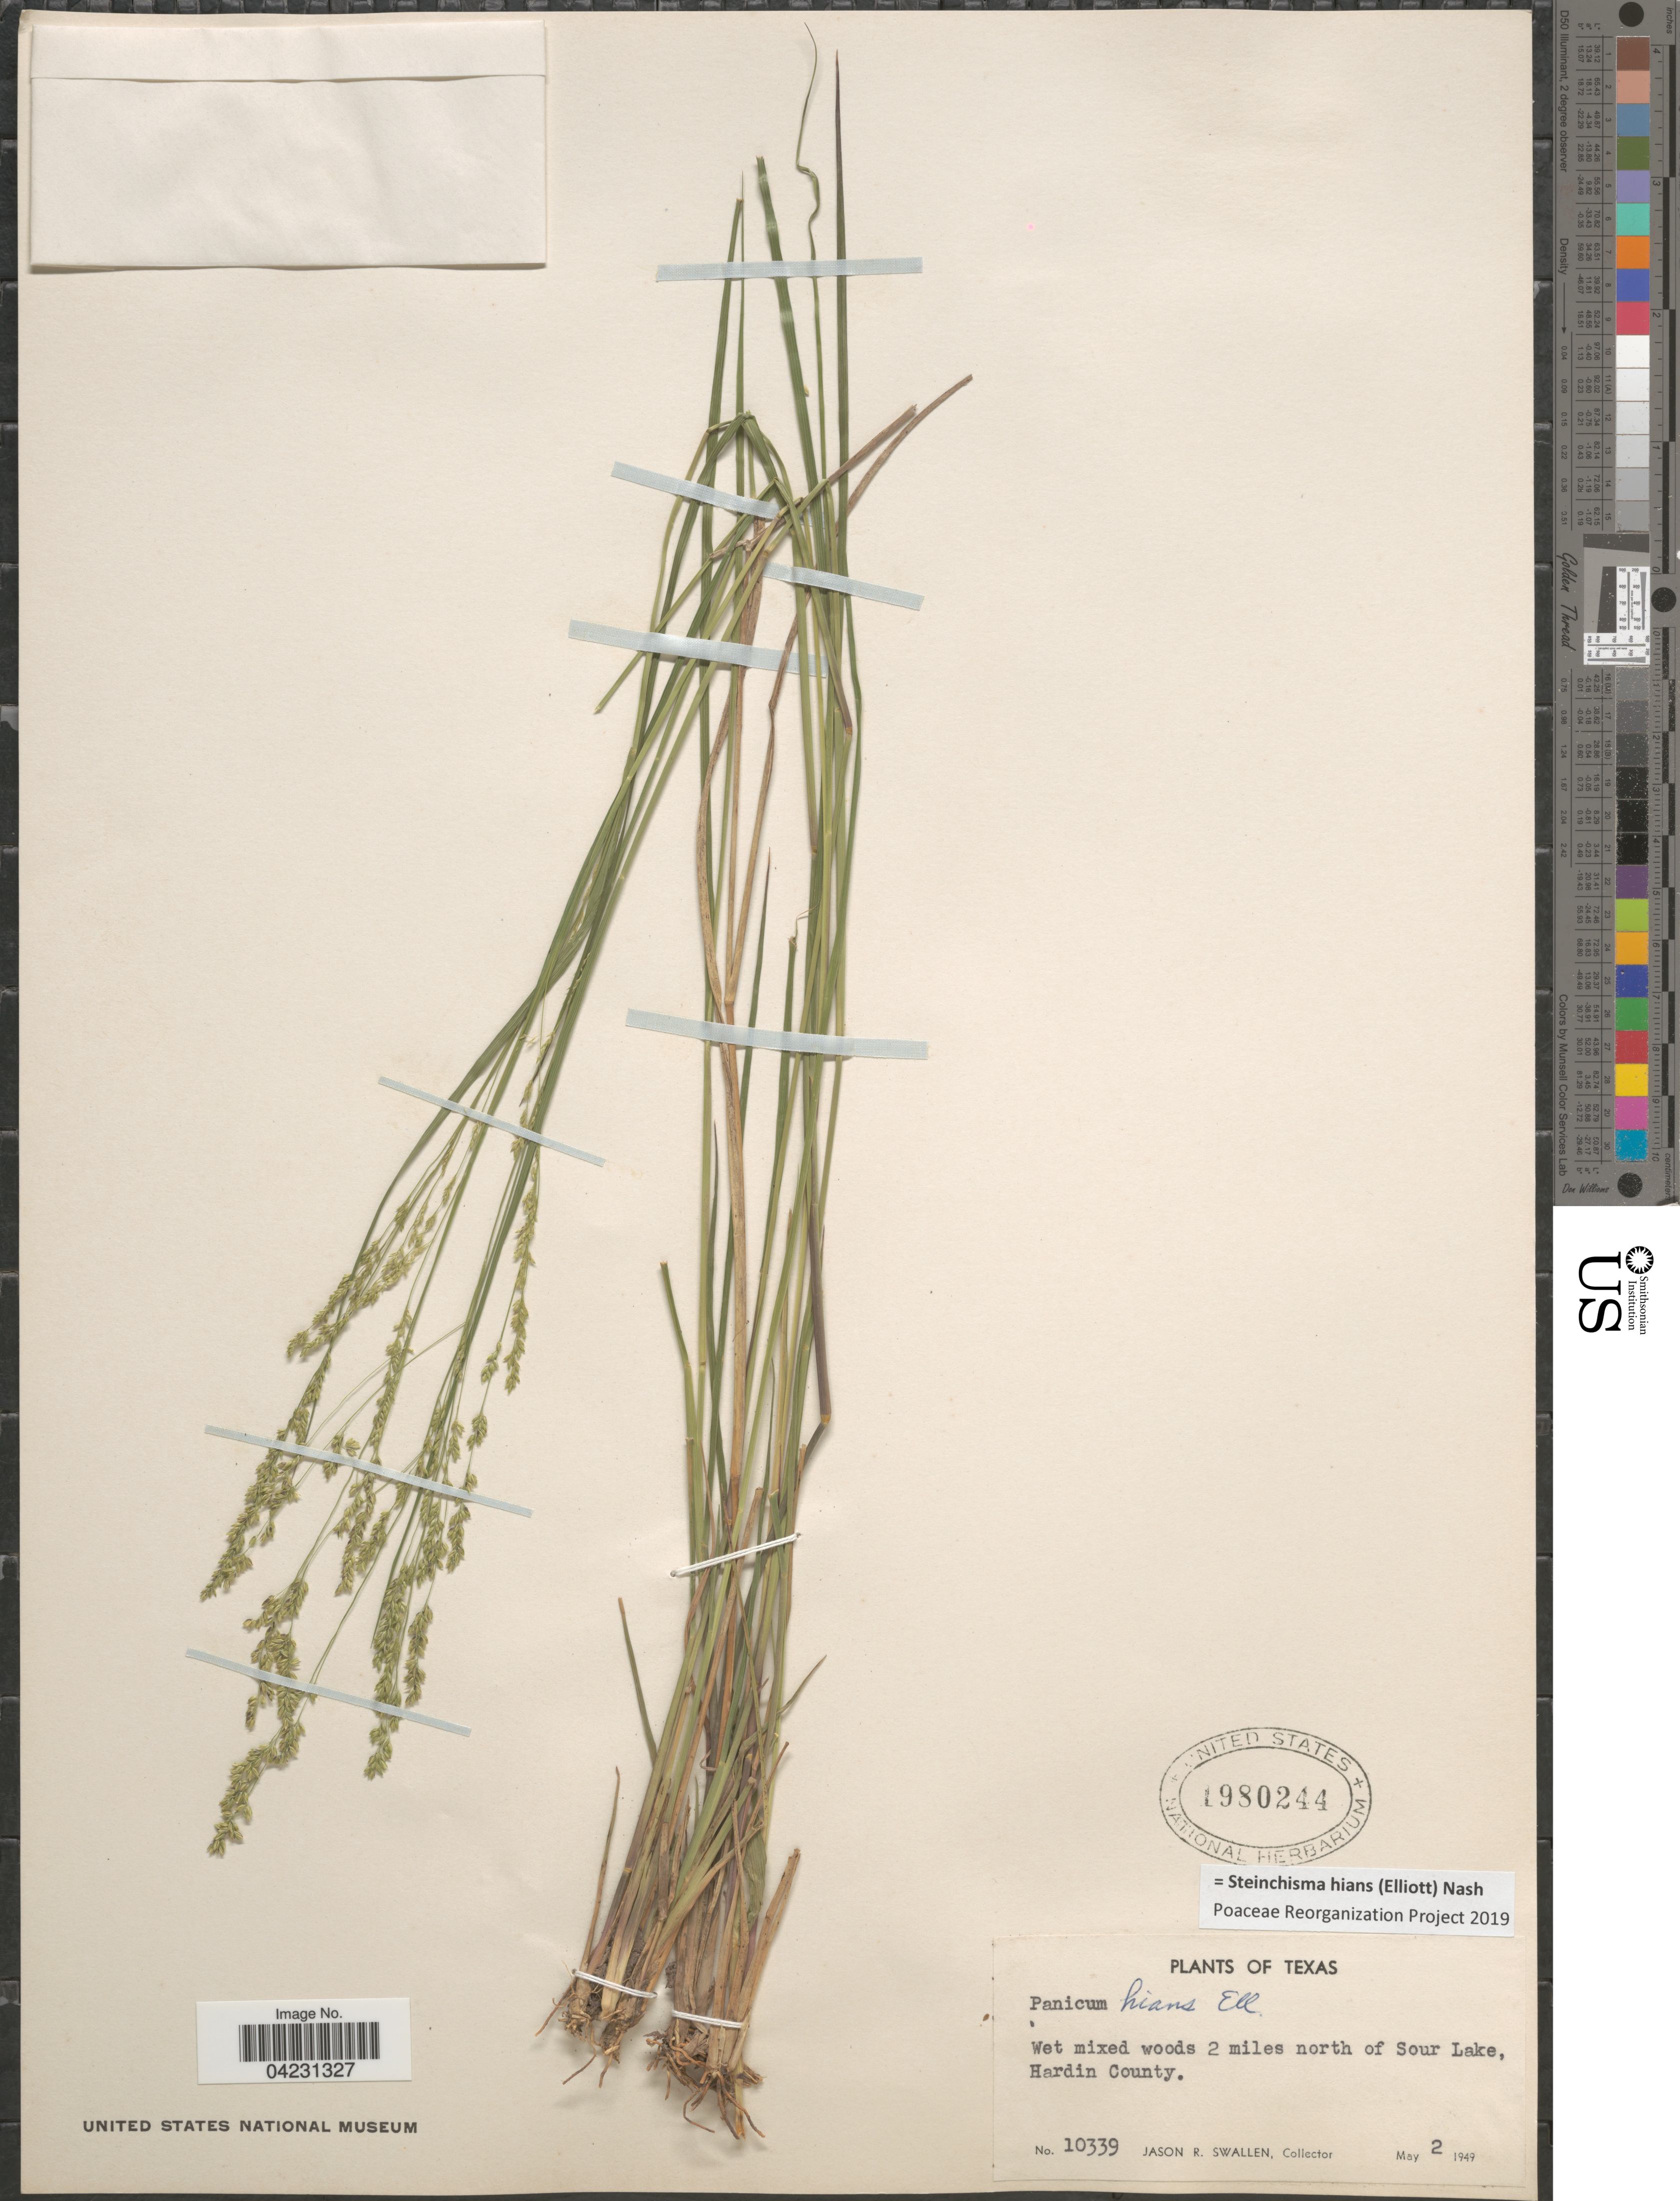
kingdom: Plantae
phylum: Tracheophyta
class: Liliopsida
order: Poales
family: Poaceae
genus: Steinchisma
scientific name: Steinchisma hians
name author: (Elliott) Nash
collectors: J. R. Swallen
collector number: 10339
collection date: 1949-05-02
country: United States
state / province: Texas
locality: Wet mixed woods 2 miles north of Sour Lake, Hardin County.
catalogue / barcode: US 1980244